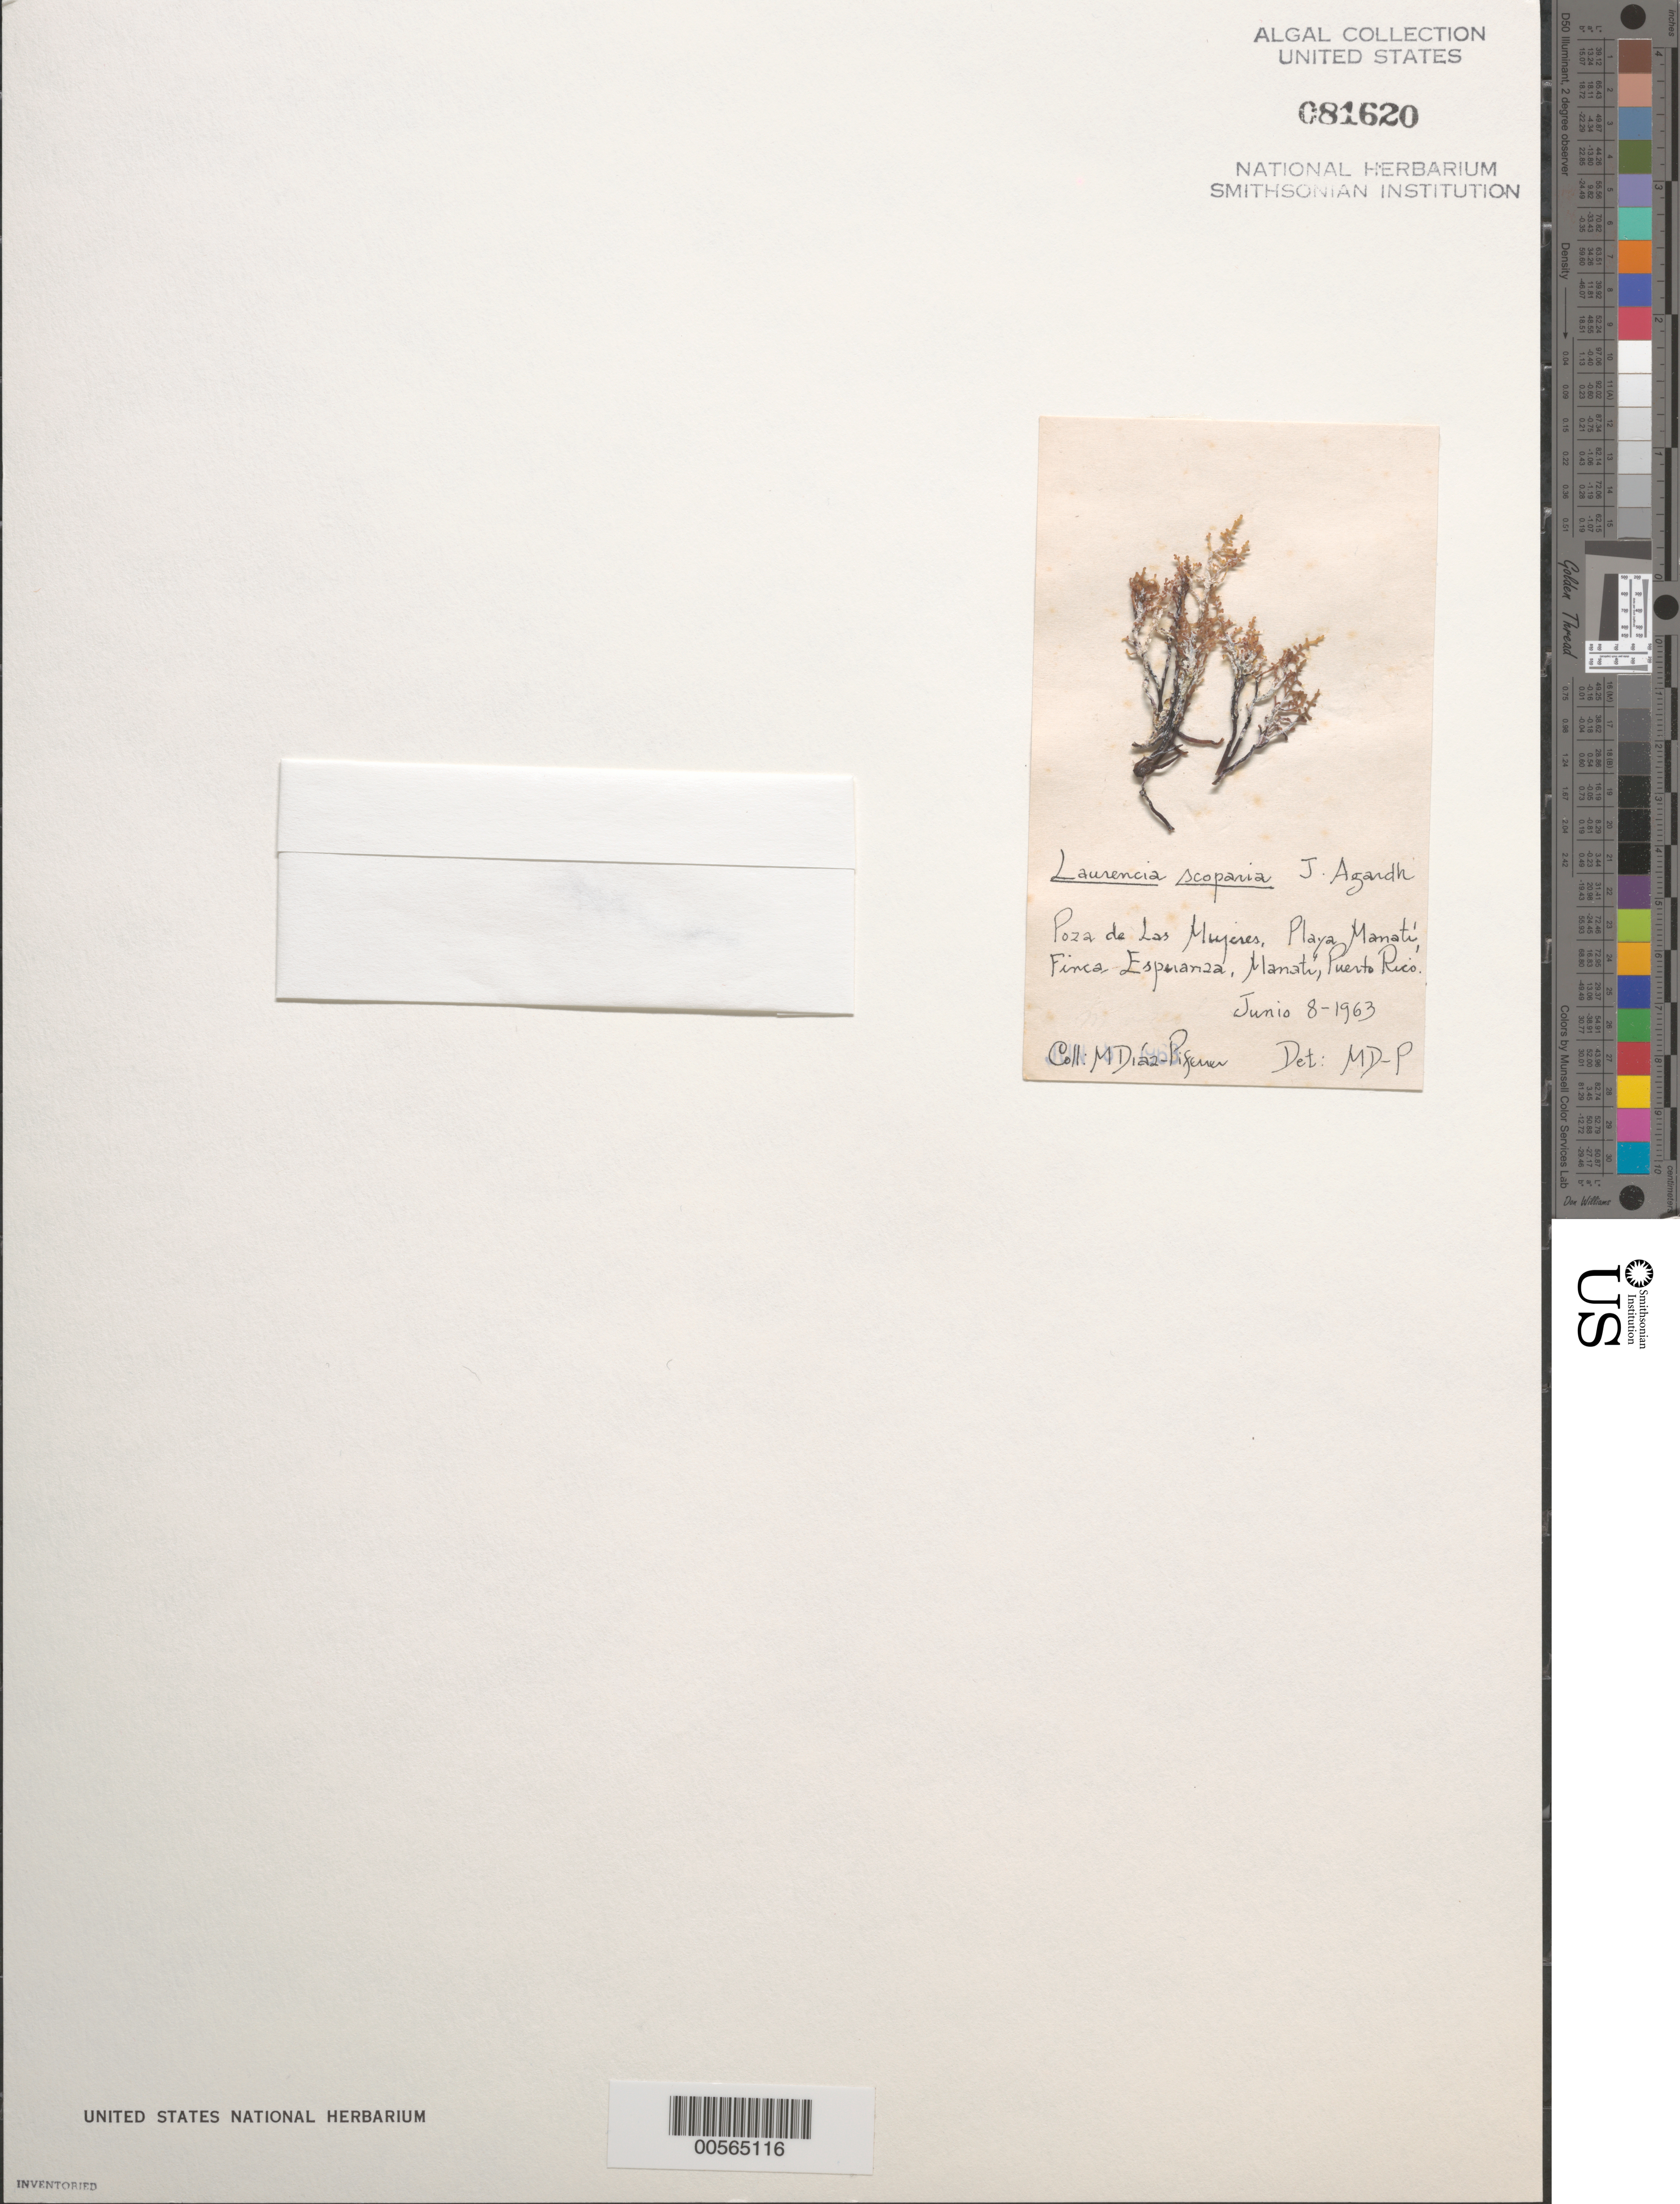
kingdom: Plantae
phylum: Rhodophyta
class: Florideophyceae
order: Ceramiales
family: Rhodomelaceae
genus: Laurencia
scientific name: Laurencia dendroidea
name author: J. Agardh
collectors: M. Diaz-Piferrer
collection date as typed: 08 Jun 1963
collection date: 1963-06-08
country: Puerto Rico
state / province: Manati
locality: Poza de Las Mujeres, Playa Manati, Finca Esperanza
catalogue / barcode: US 81620